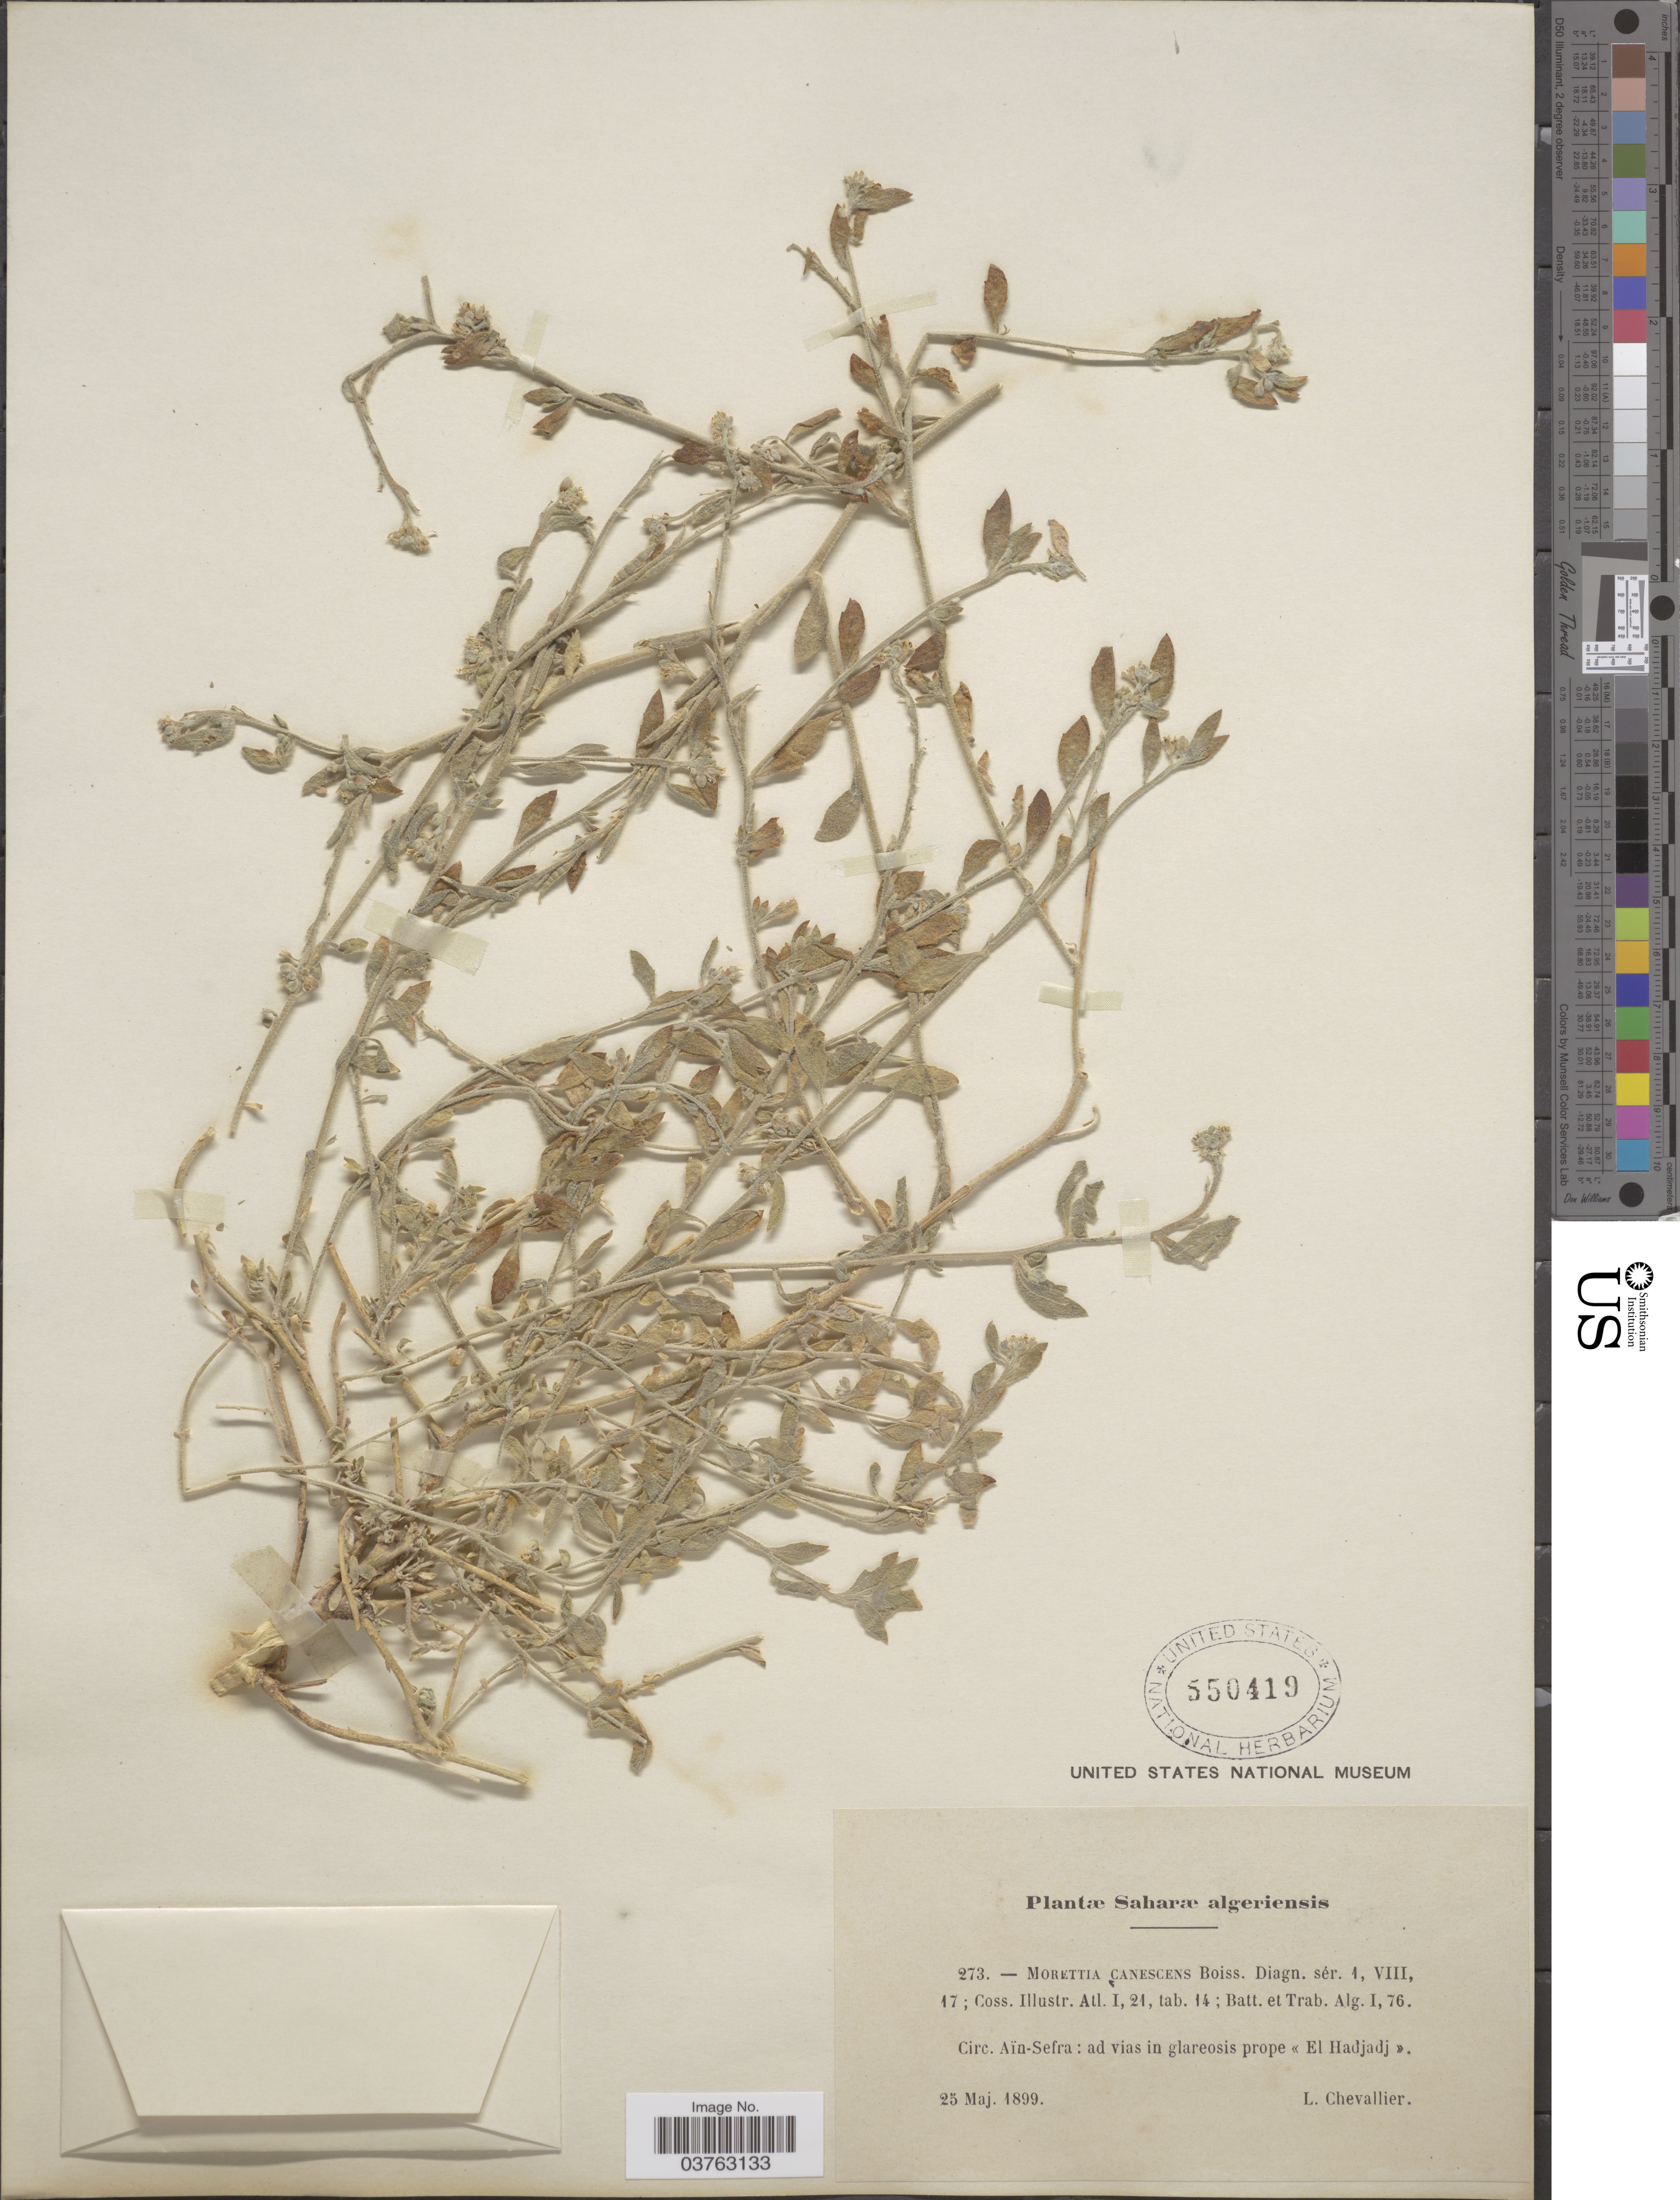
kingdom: Plantae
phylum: Tracheophyta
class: Magnoliopsida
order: Brassicales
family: Brassicaceae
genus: Morettia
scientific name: Morettia canescens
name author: Boiss.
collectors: L. Chevallier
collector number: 273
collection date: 1899-05-25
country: Algeria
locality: Saharæ algeriensis. Circ. Aïn-Sefra: ad vias in glareosis prope El Hadjadj.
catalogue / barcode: US 550419